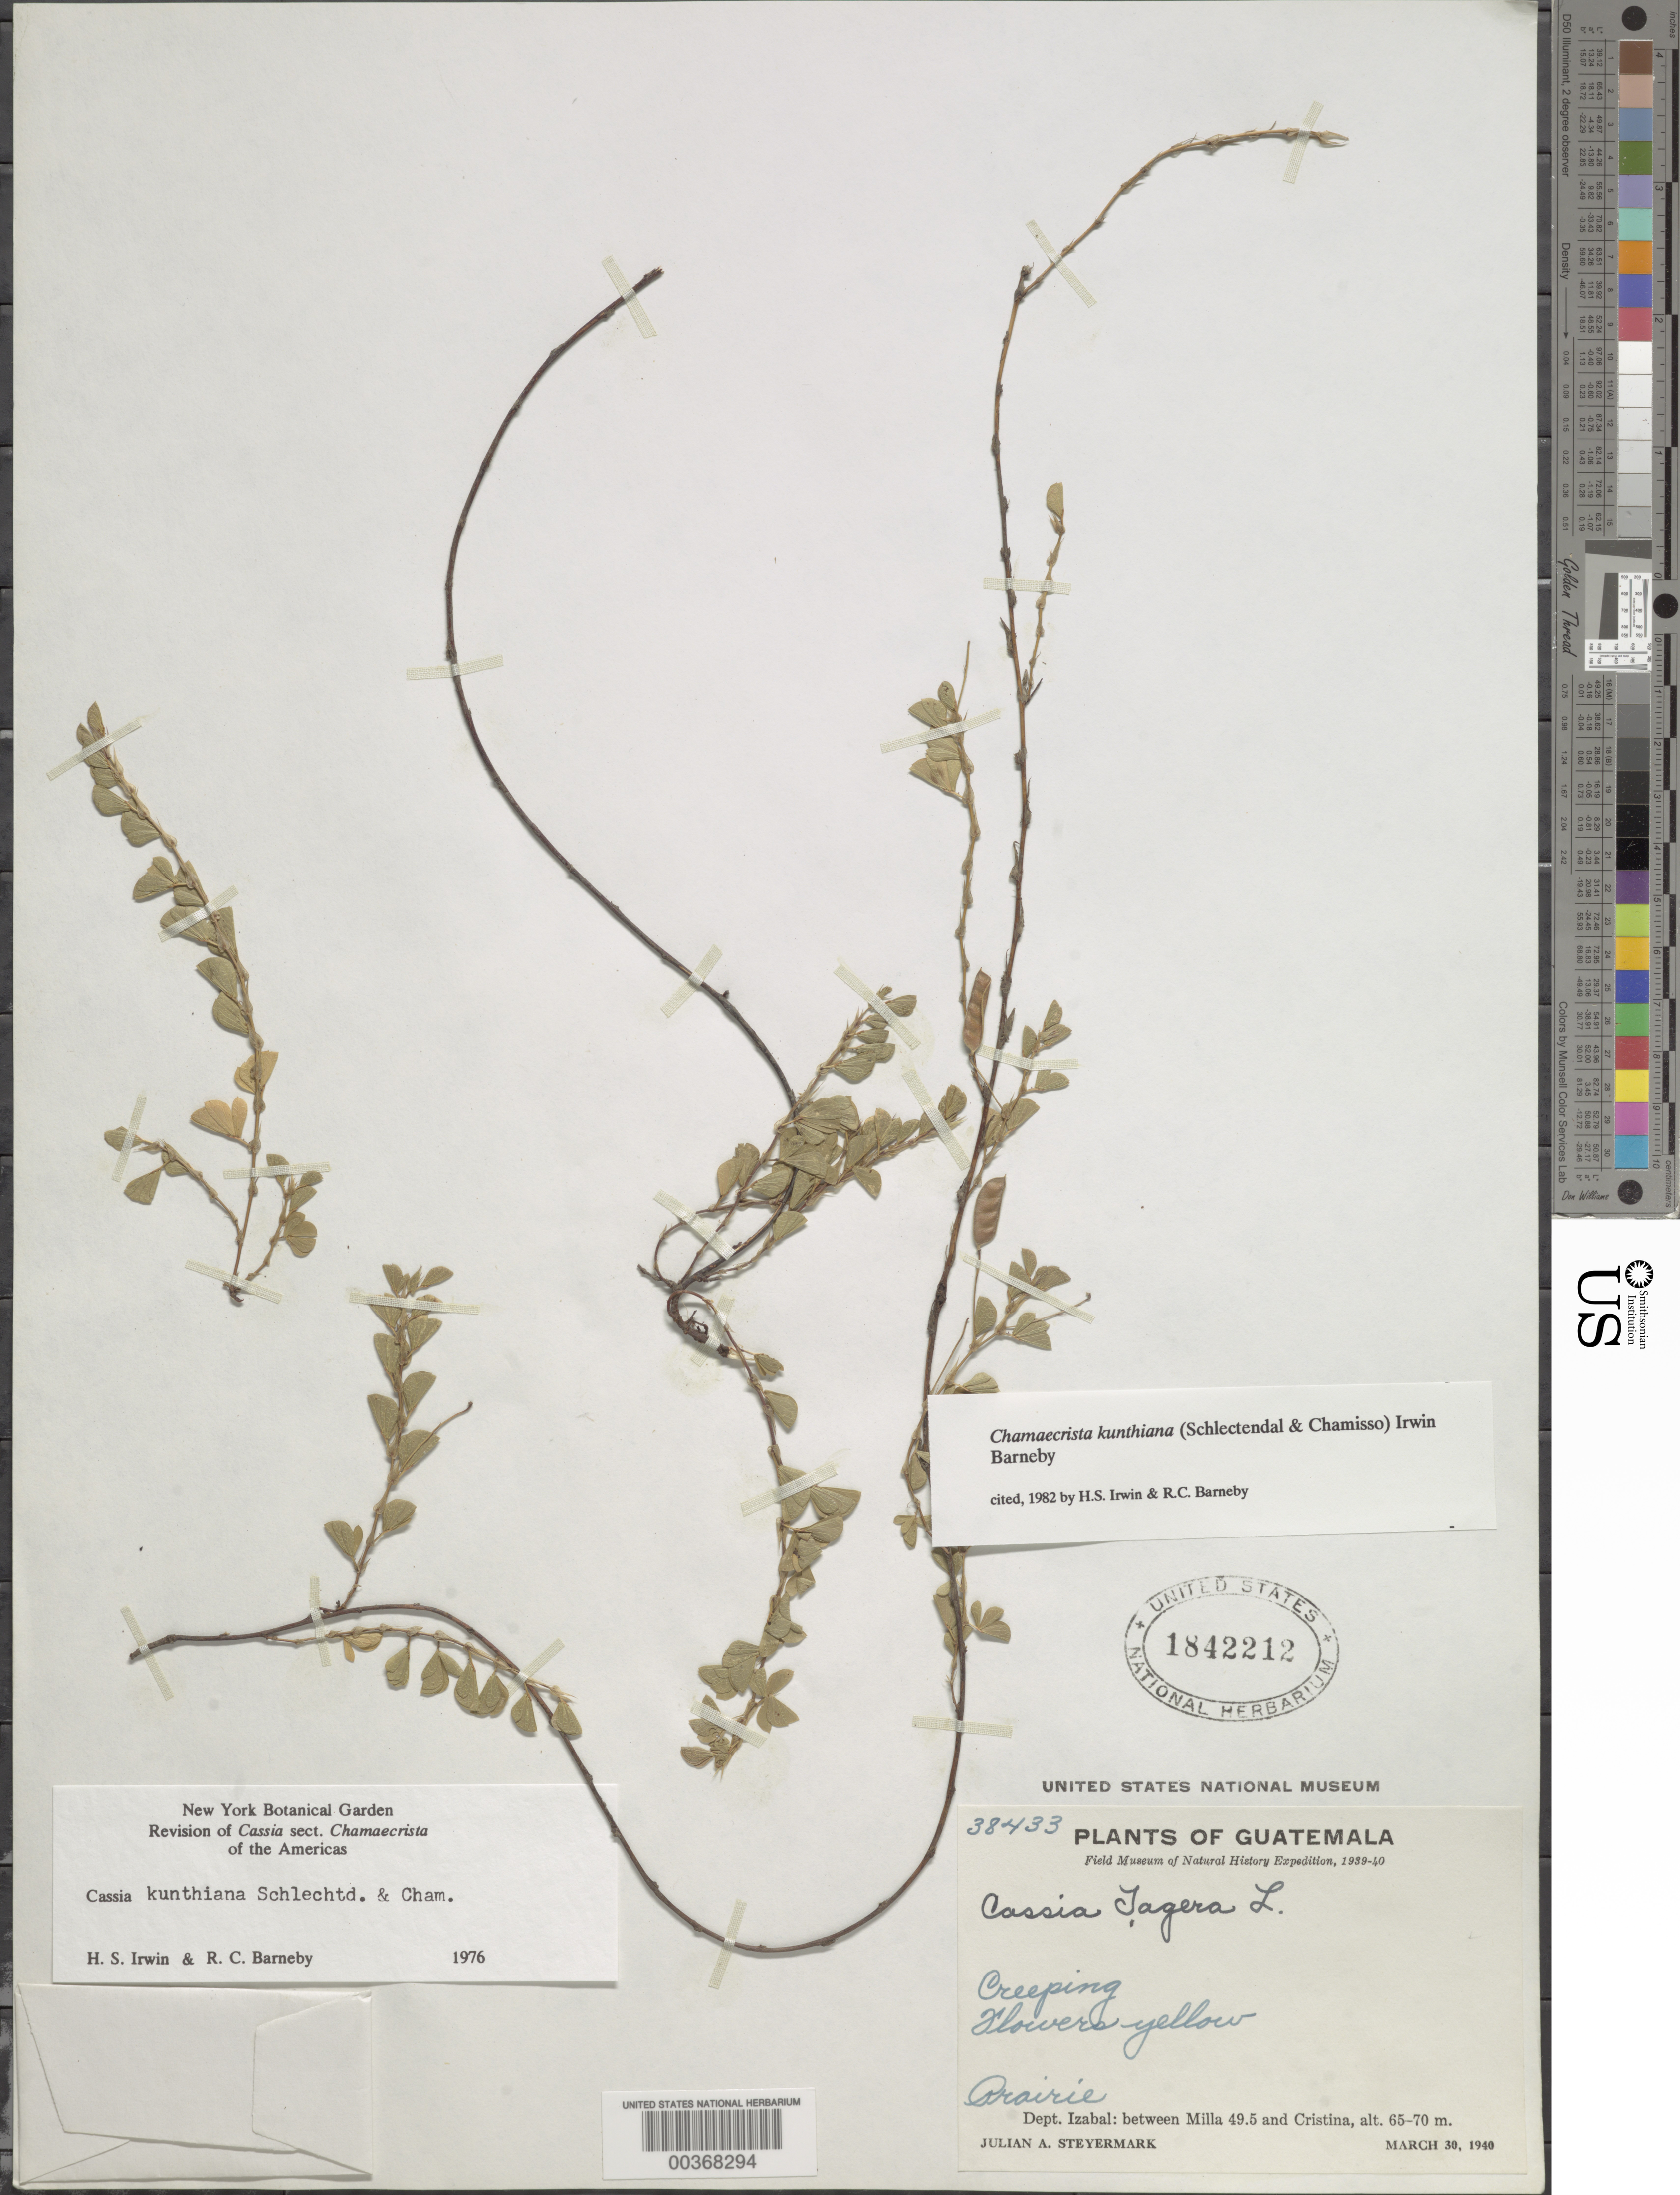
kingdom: Plantae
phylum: Tracheophyta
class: Magnoliopsida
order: Fabales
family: Fabaceae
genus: Chamaecrista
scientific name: Chamaecrista kunthiana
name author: (Schltdl. & Cham.) H.S. Irwin & Barneby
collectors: J. Steyermark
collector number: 38433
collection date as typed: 30 Mar 1940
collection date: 1940-03-30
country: Guatemala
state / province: Izabal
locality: Between milla 49.5 and Cristina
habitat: Prairie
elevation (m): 65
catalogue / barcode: US 1842212